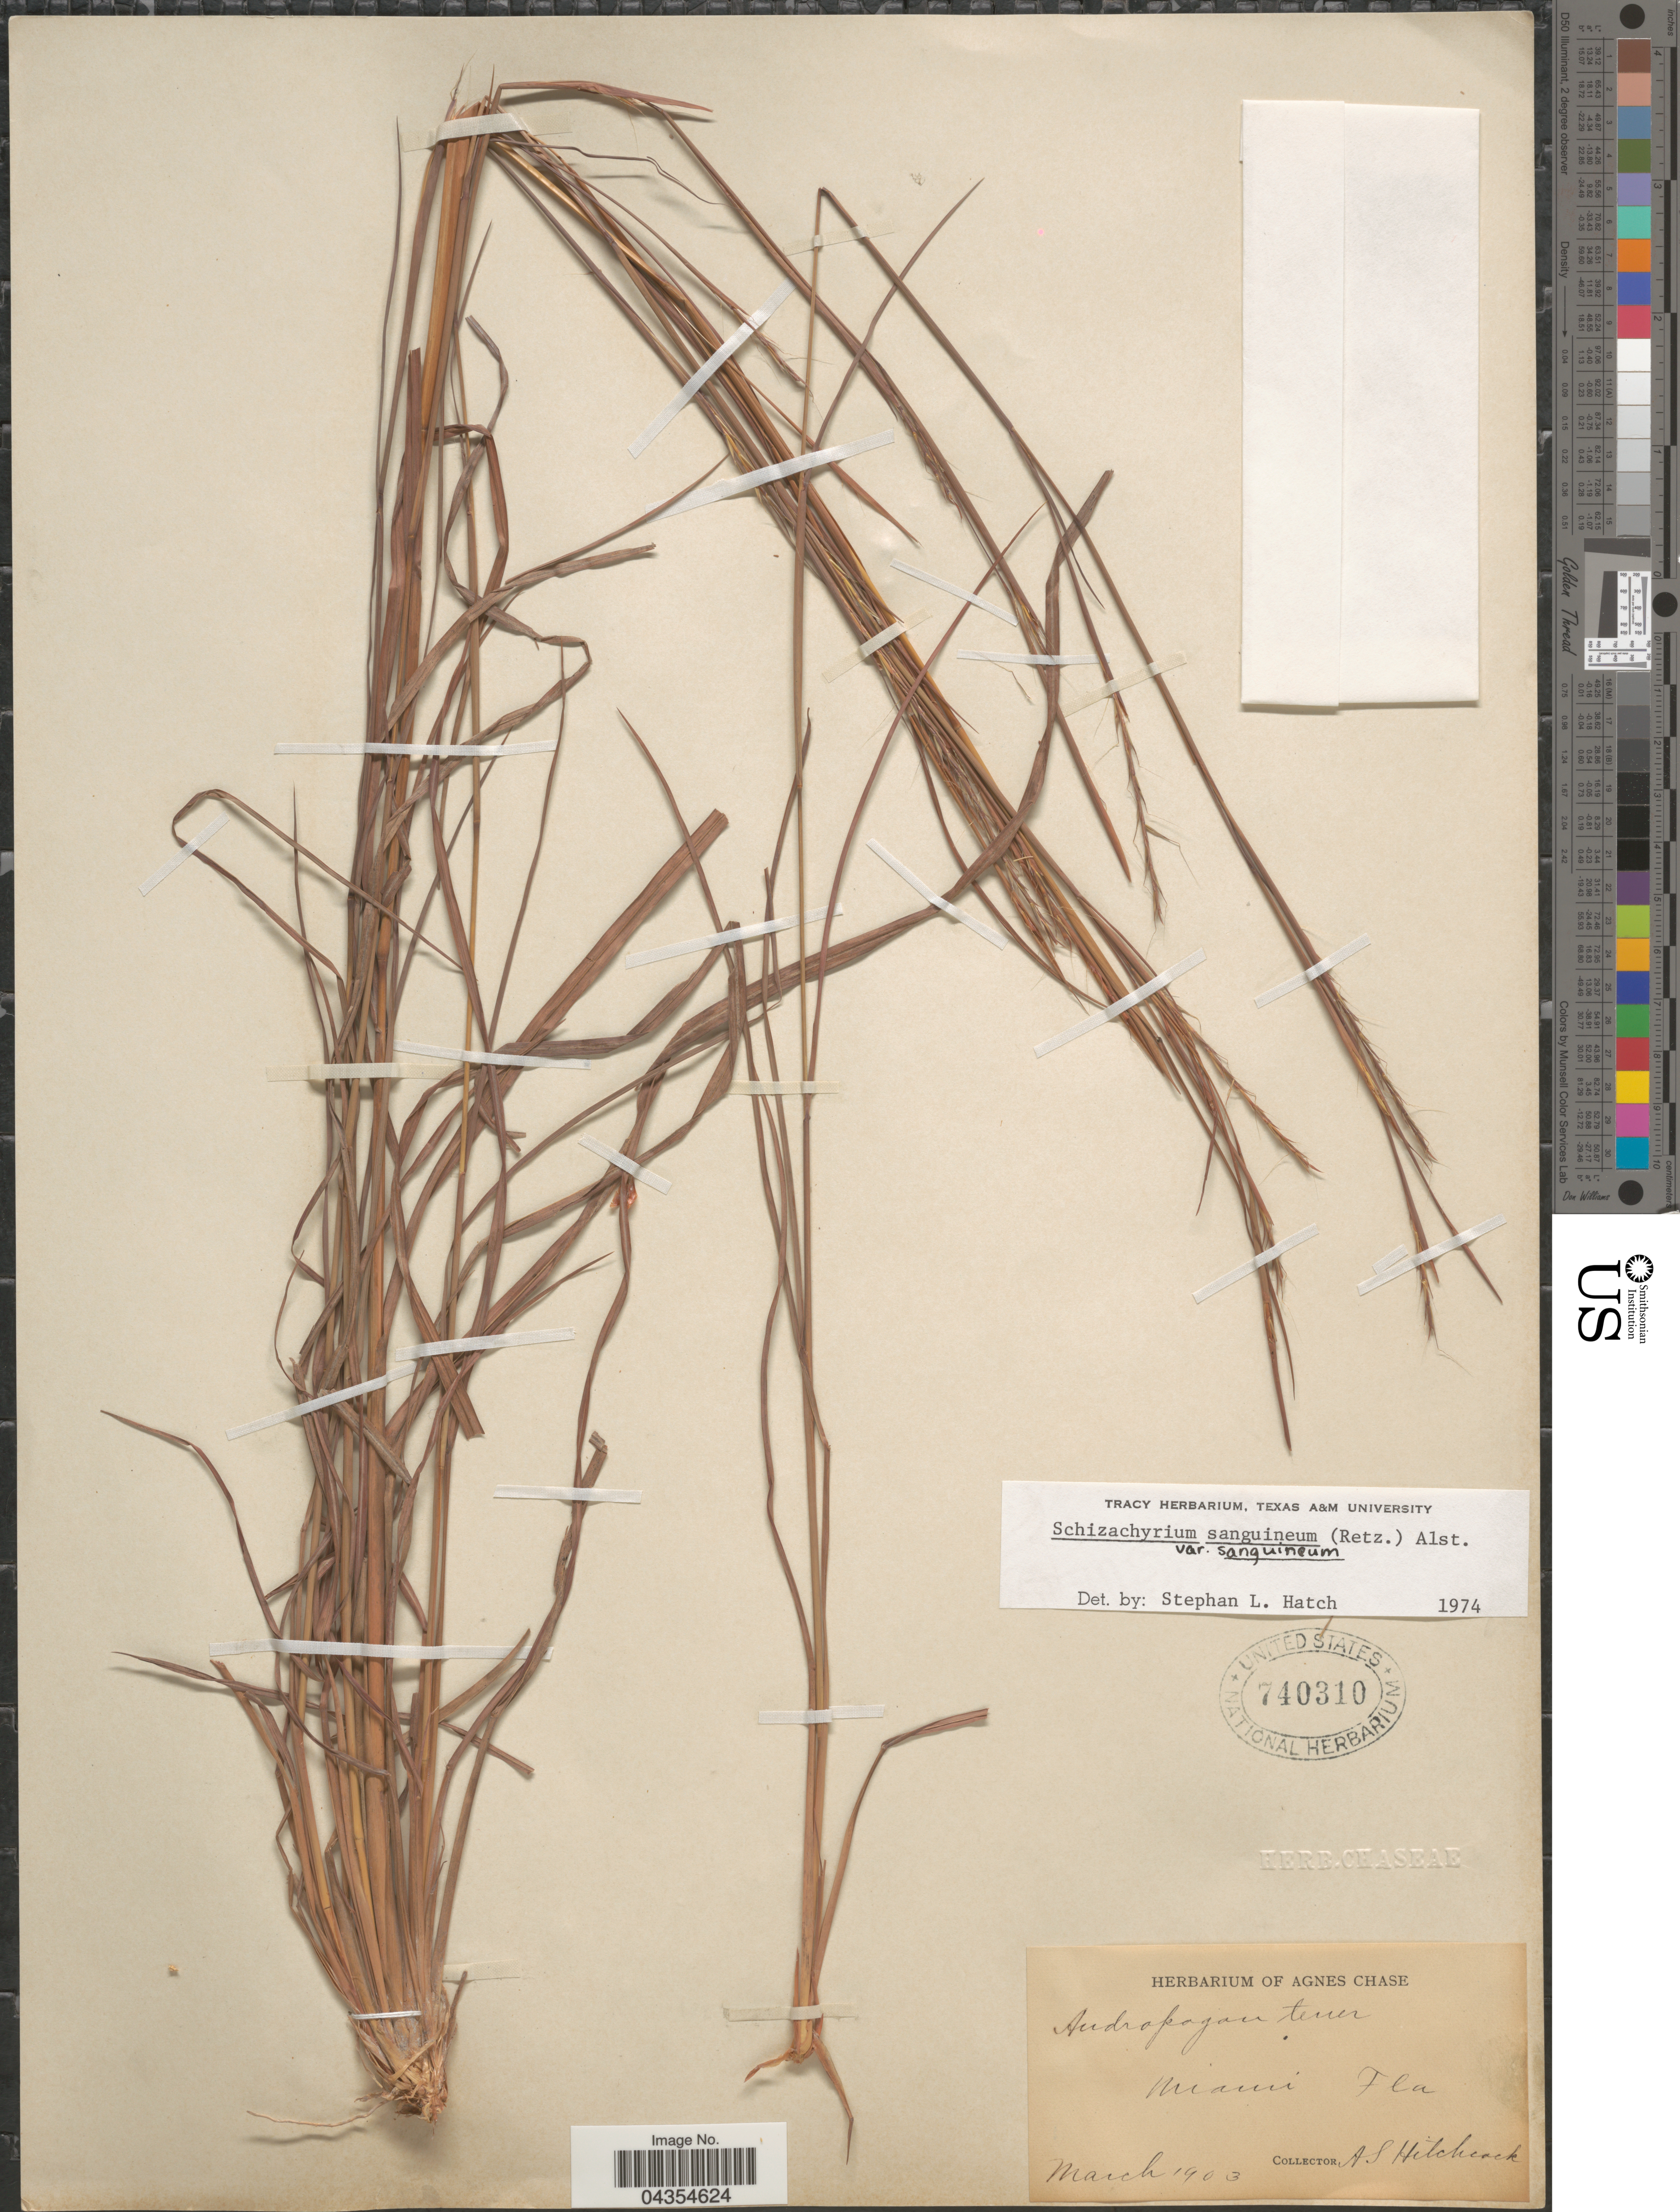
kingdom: Plantae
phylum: Tracheophyta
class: Liliopsida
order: Poales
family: Poaceae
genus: Schizachyrium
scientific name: Schizachyrium sanguineum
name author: (Retz.) Alston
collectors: A. S. Hitchcock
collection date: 1903-03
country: United States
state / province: Florida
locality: Miami.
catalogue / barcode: US 740310